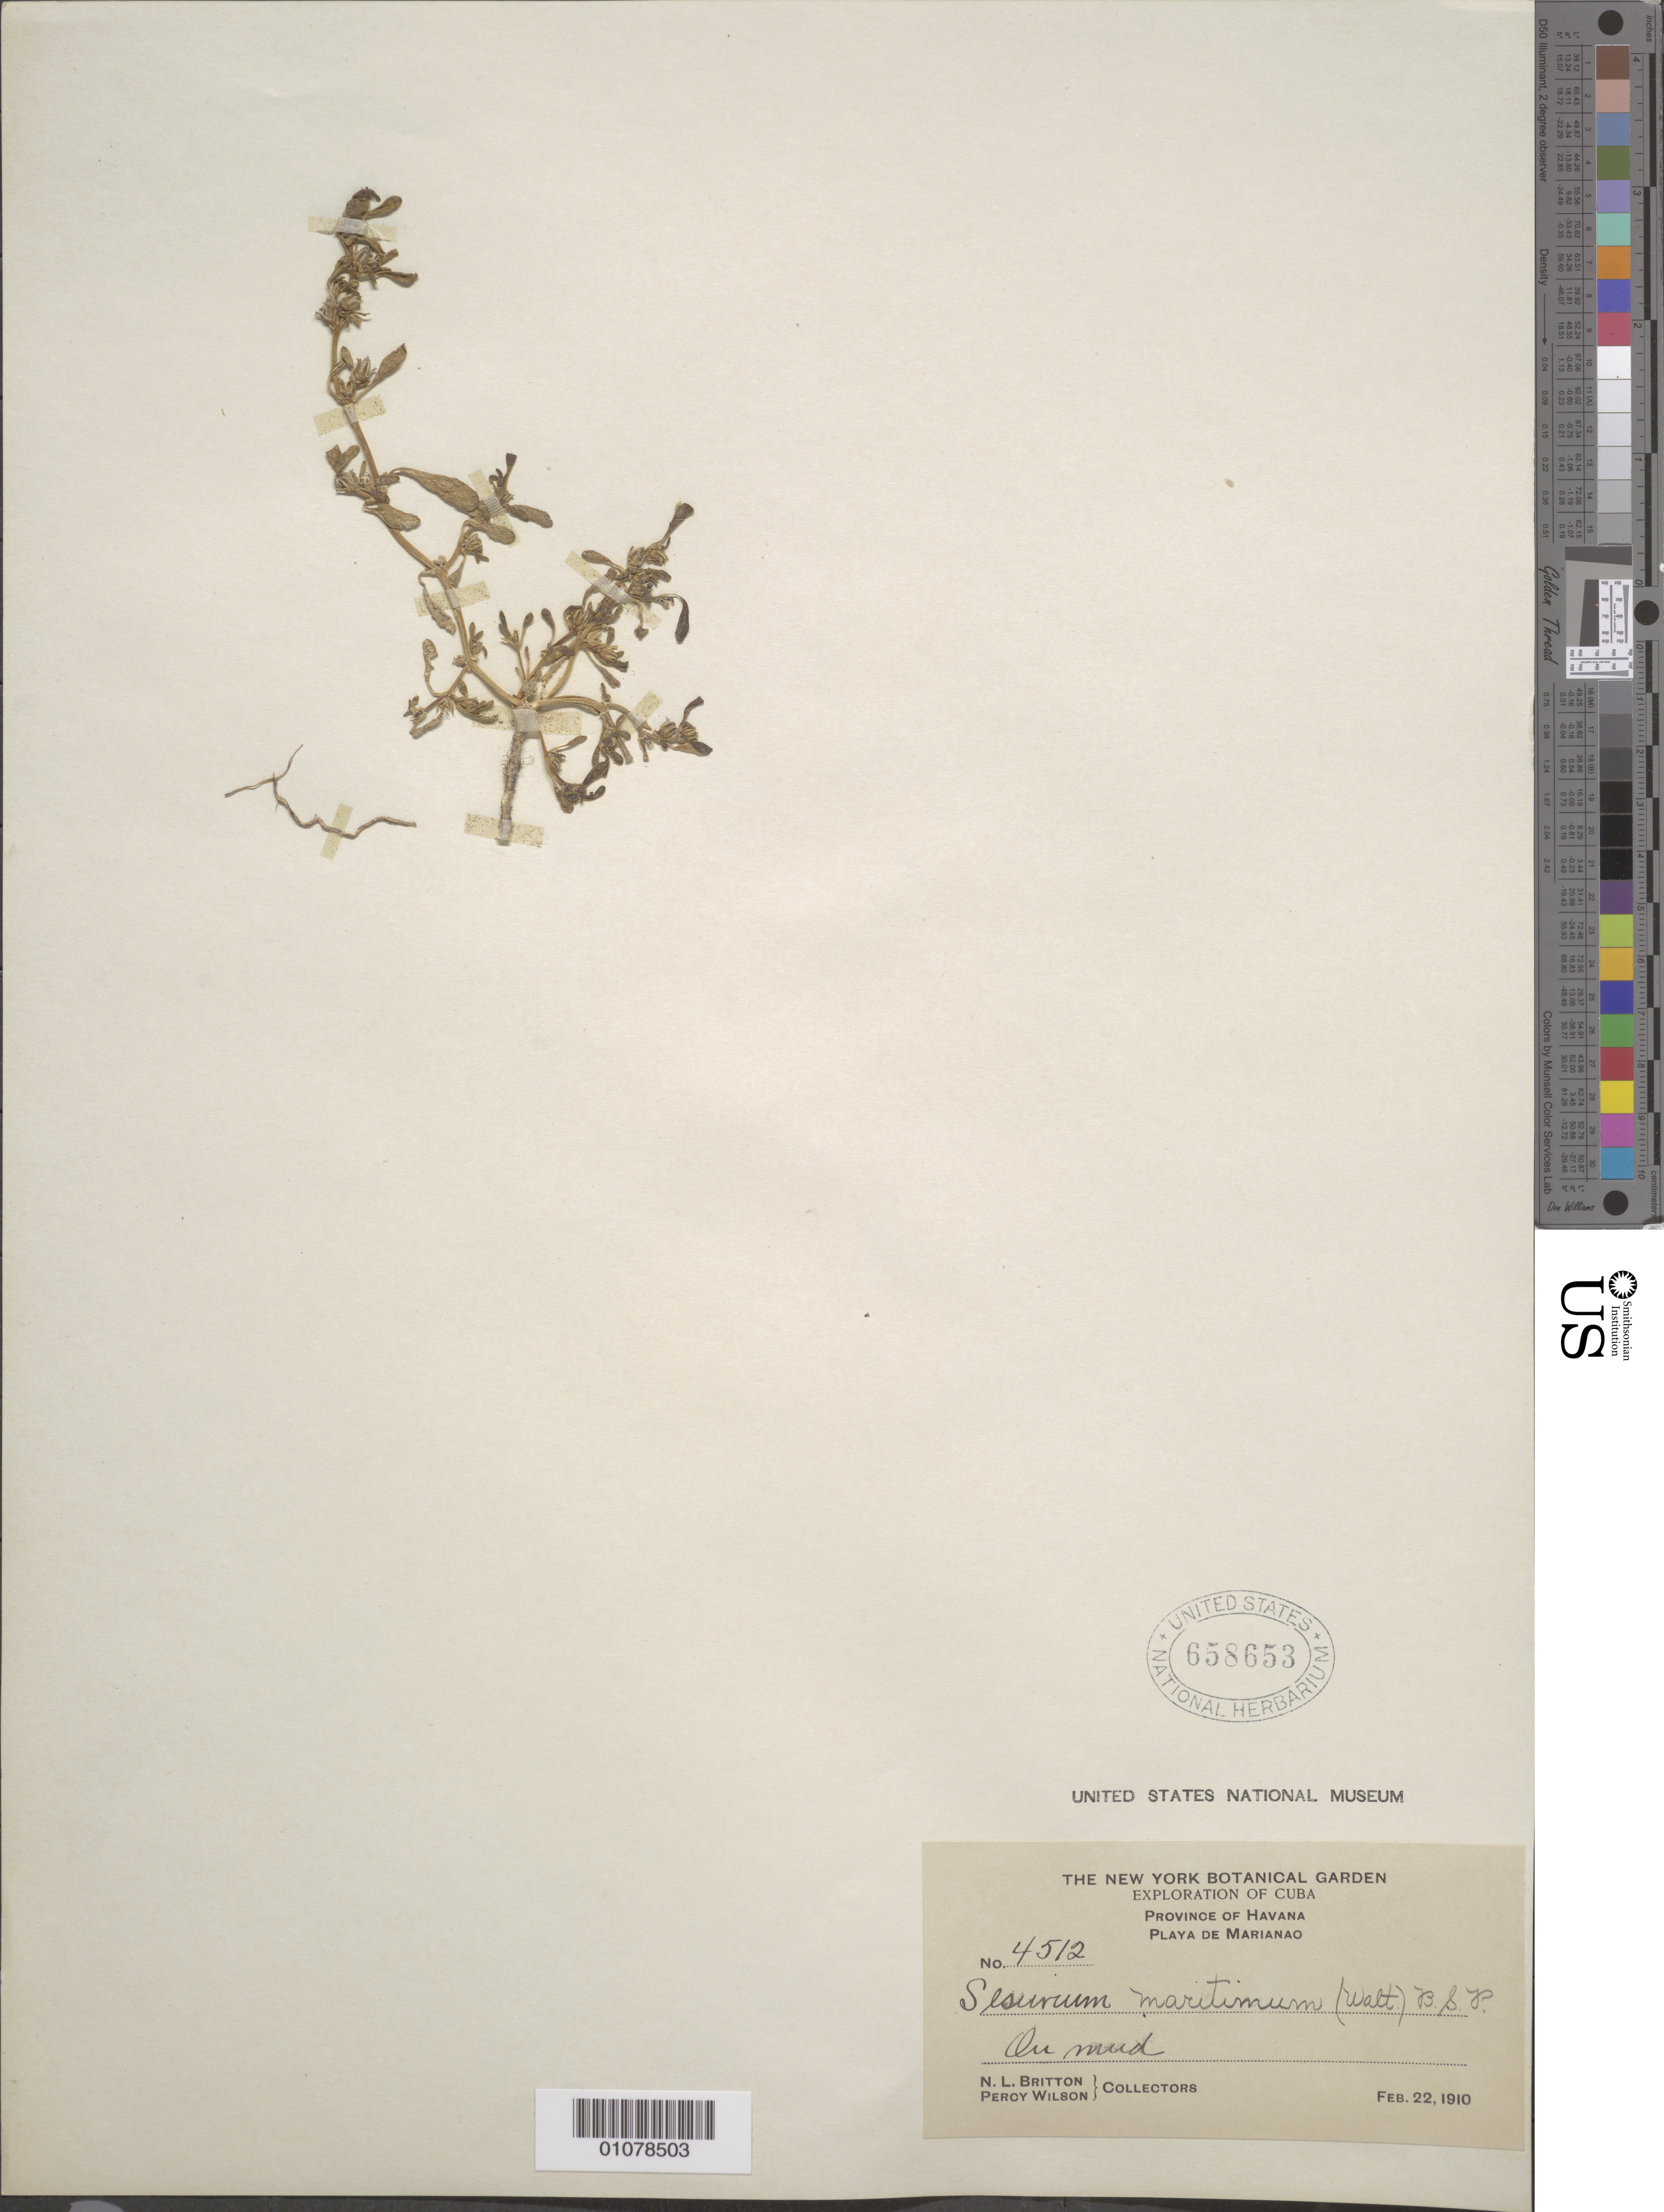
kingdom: Plantae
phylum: Tracheophyta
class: Magnoliopsida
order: Caryophyllales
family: Aizoaceae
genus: Sesuvium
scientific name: Sesuvium maritimum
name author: (Walter) Britton, Stearns & Poggenb.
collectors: N. Britton & P. Wilson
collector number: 4512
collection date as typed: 22 Feb 1910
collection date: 1910-02-22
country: Cuba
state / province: La Habana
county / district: Municipio Playa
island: Cuba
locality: Playa de Marianao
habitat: On mud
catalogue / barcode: US 659653